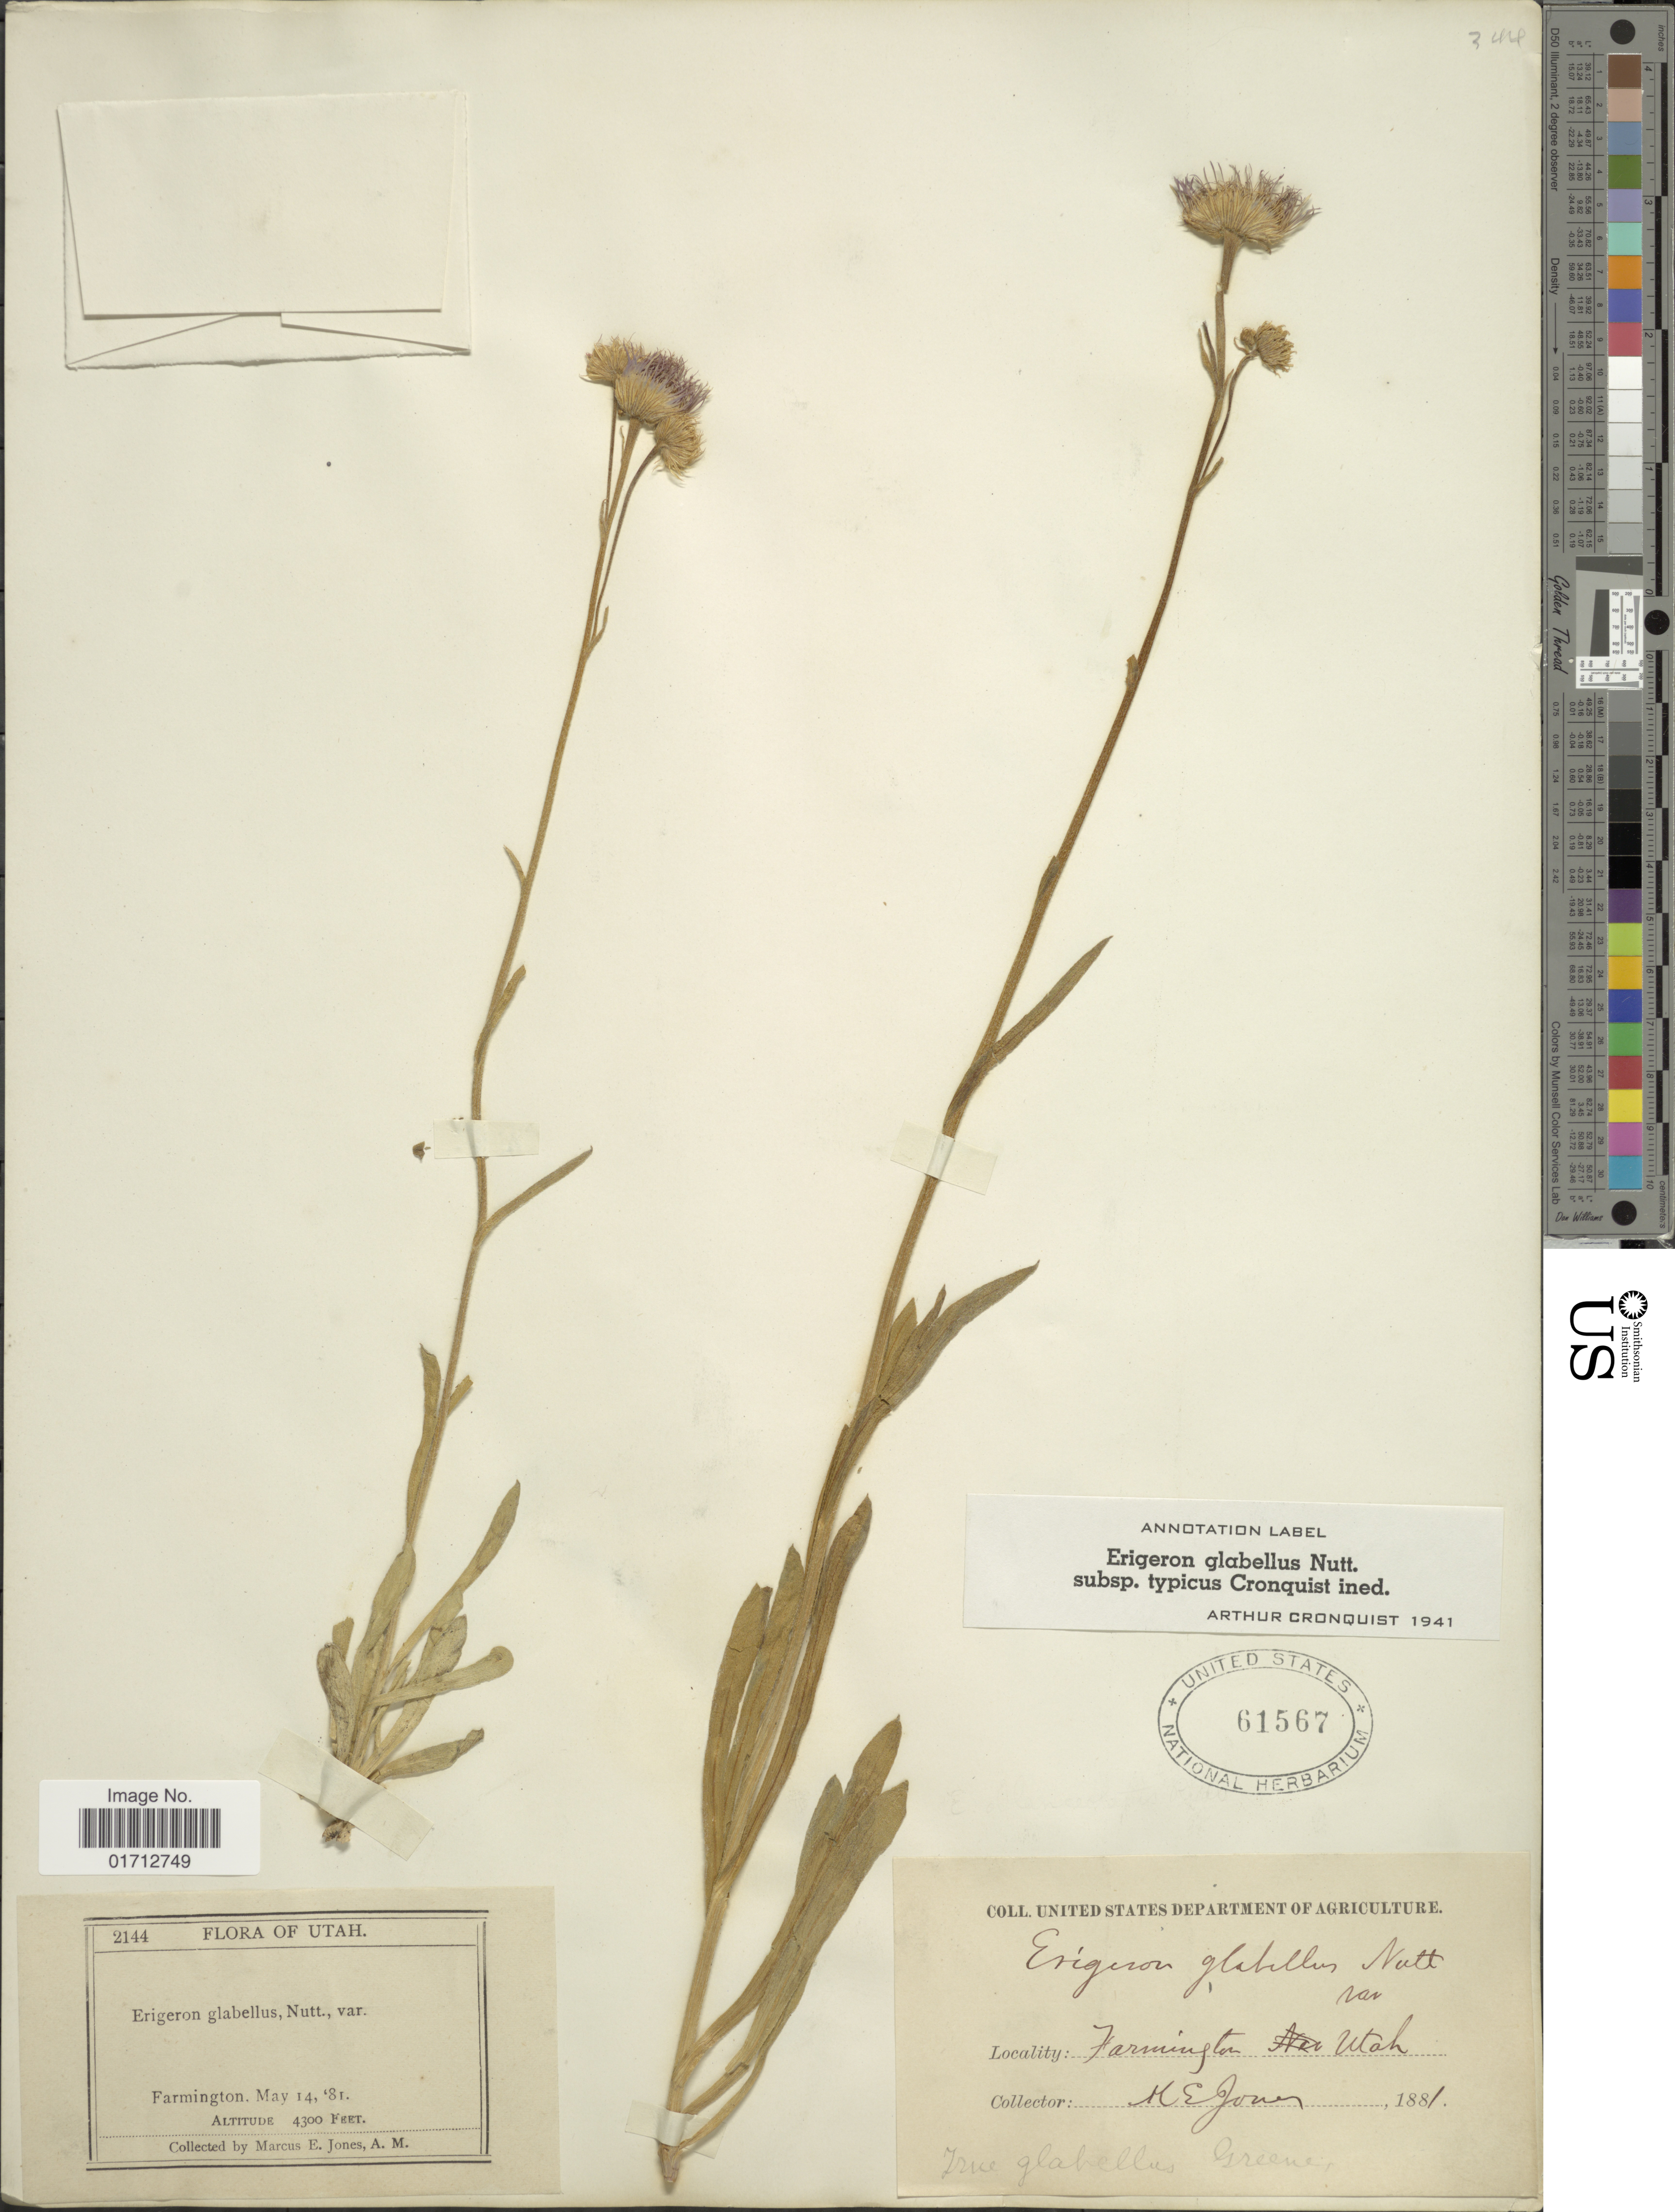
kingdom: Plantae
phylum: Tracheophyta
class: Magnoliopsida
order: Asterales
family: Asteraceae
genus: Erigeron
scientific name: Erigeron glabellus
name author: Nutt.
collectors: M. E. Jones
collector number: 2144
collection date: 1881-05-14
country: United States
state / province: Utah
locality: Farmington.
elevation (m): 1311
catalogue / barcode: US 61567